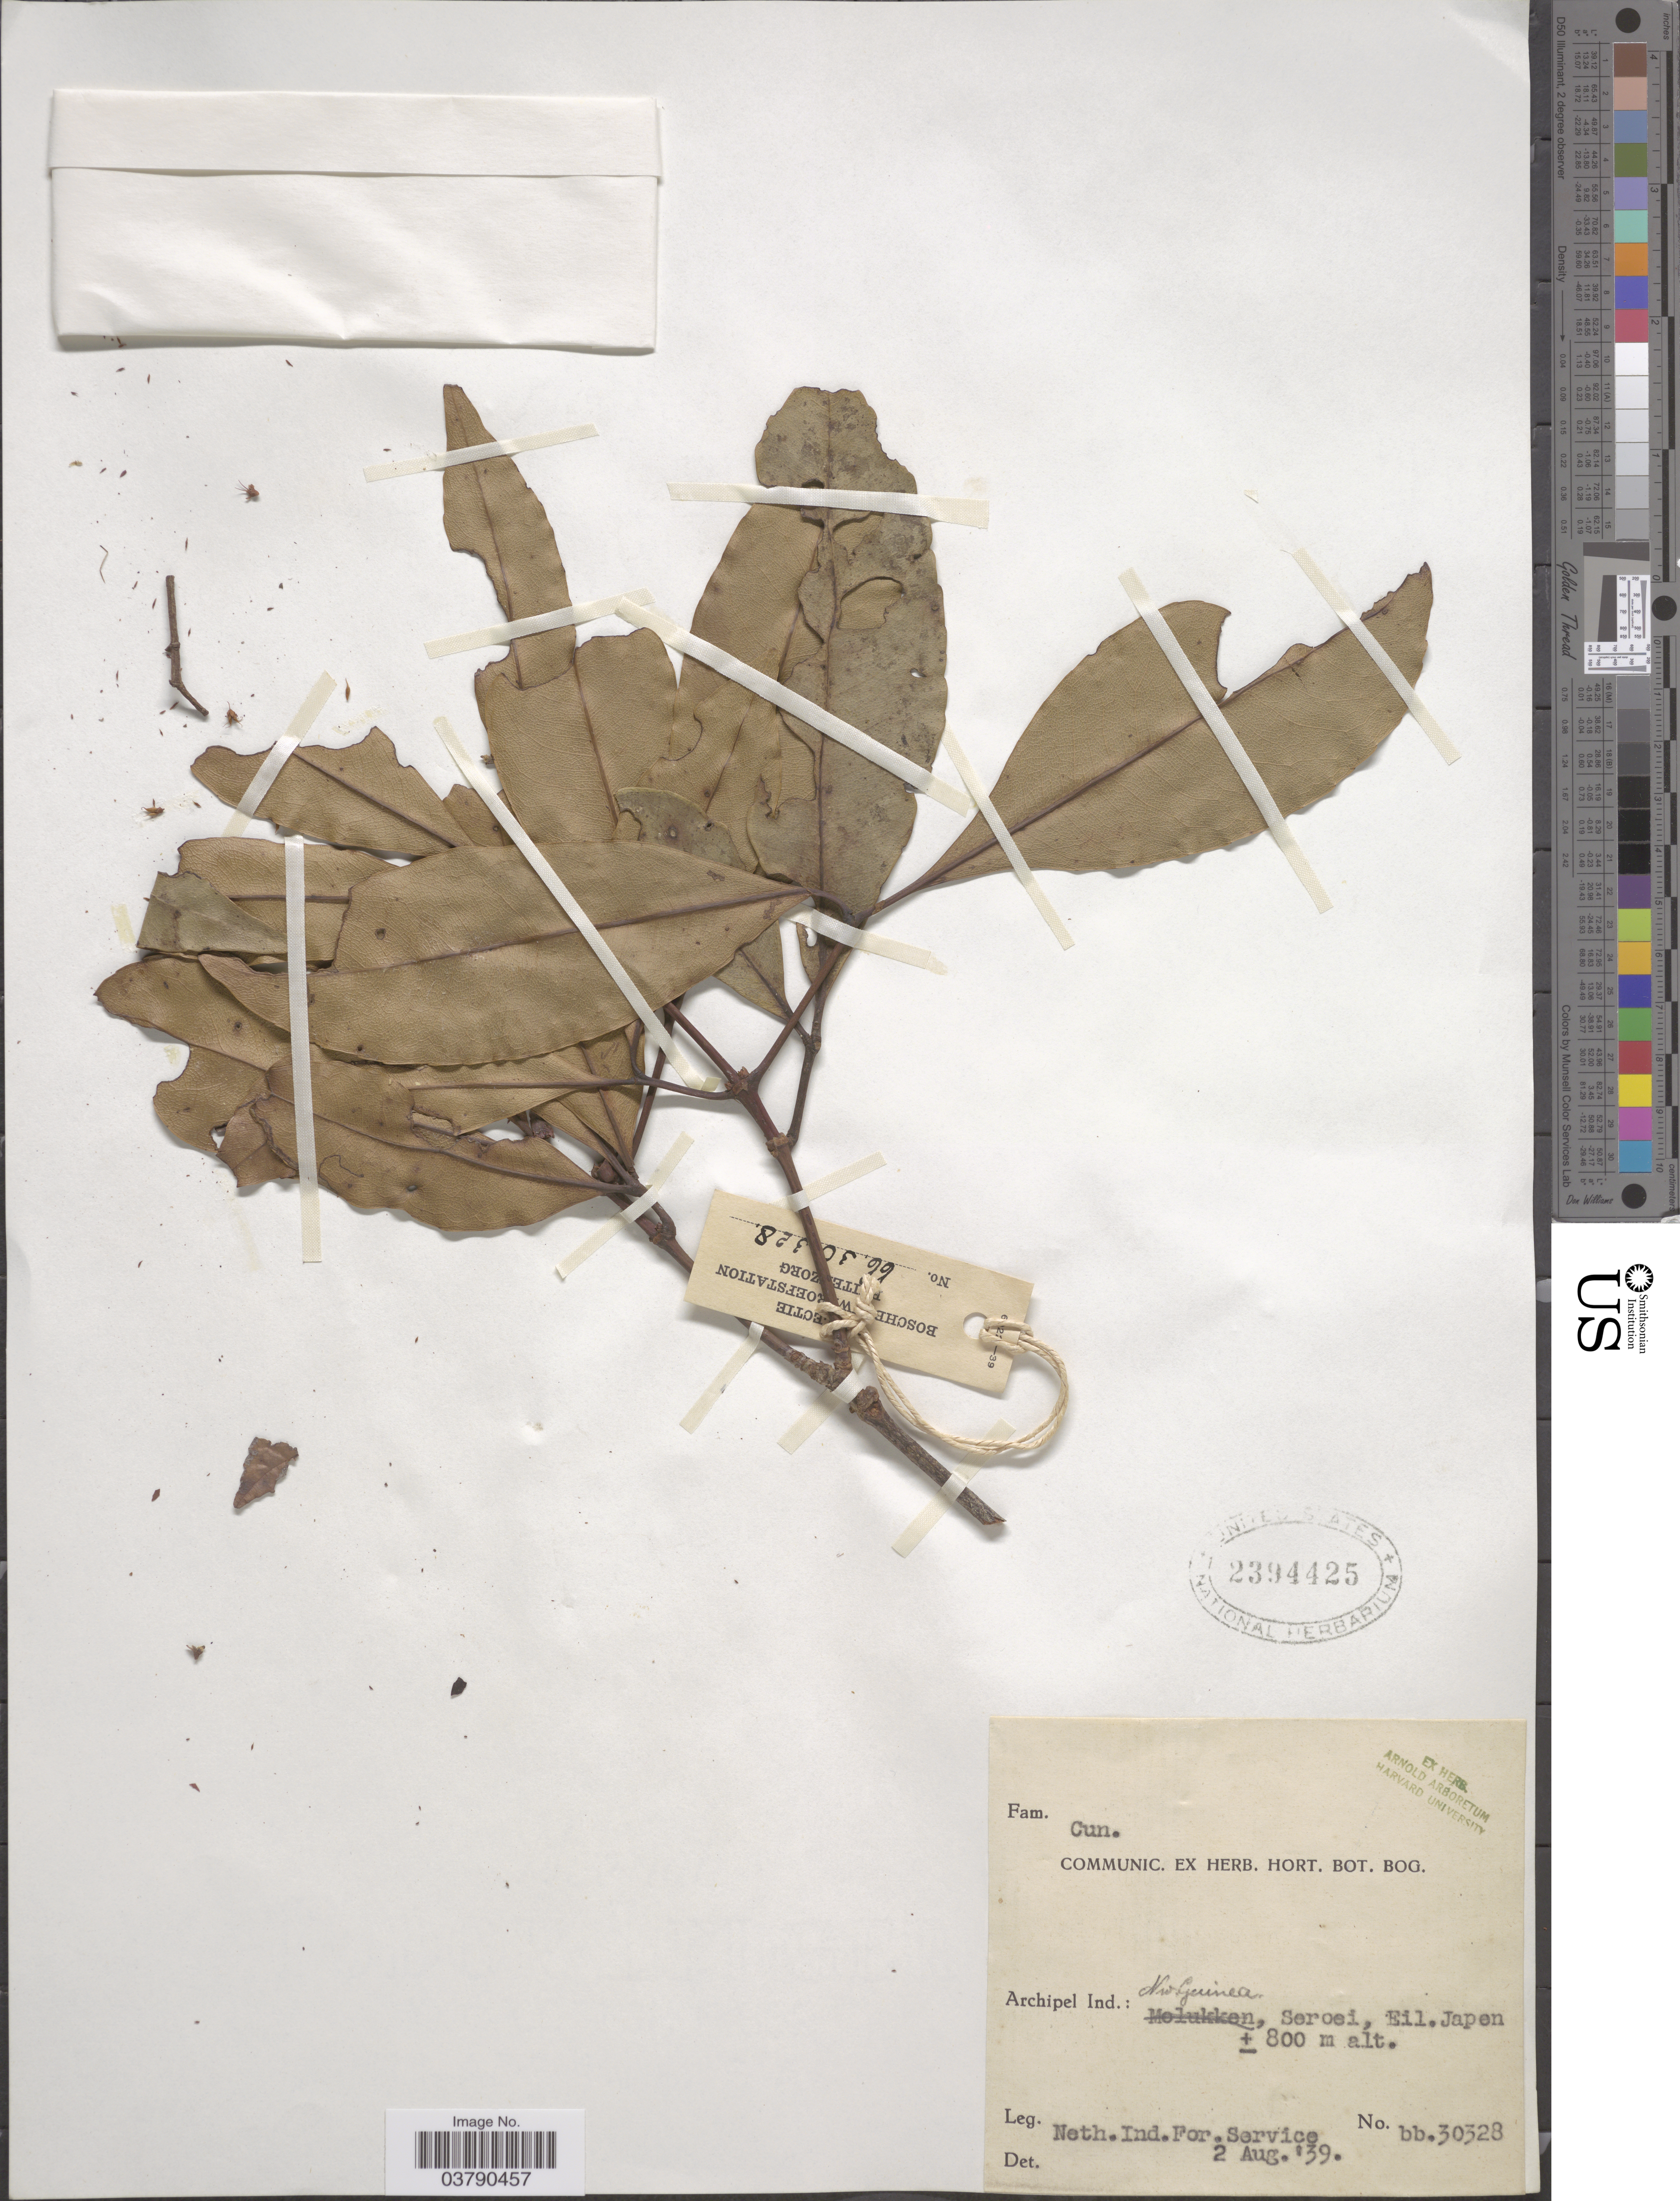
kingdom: Plantae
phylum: Tracheophyta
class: Magnoliopsida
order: Oxalidales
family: Cunoniaceae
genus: Ceratopetalum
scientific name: Ceratopetalum succirubrum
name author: C.T. White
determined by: Hoogland, R. D.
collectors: Neth. Ind. For. Service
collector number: bb.30328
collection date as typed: Transcribed d/m/y: 2/8/39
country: Indonesia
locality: Archipel Ind.: Nw. Guinea, Seroei, Eil. Japen.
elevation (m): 800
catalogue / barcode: US 2394425